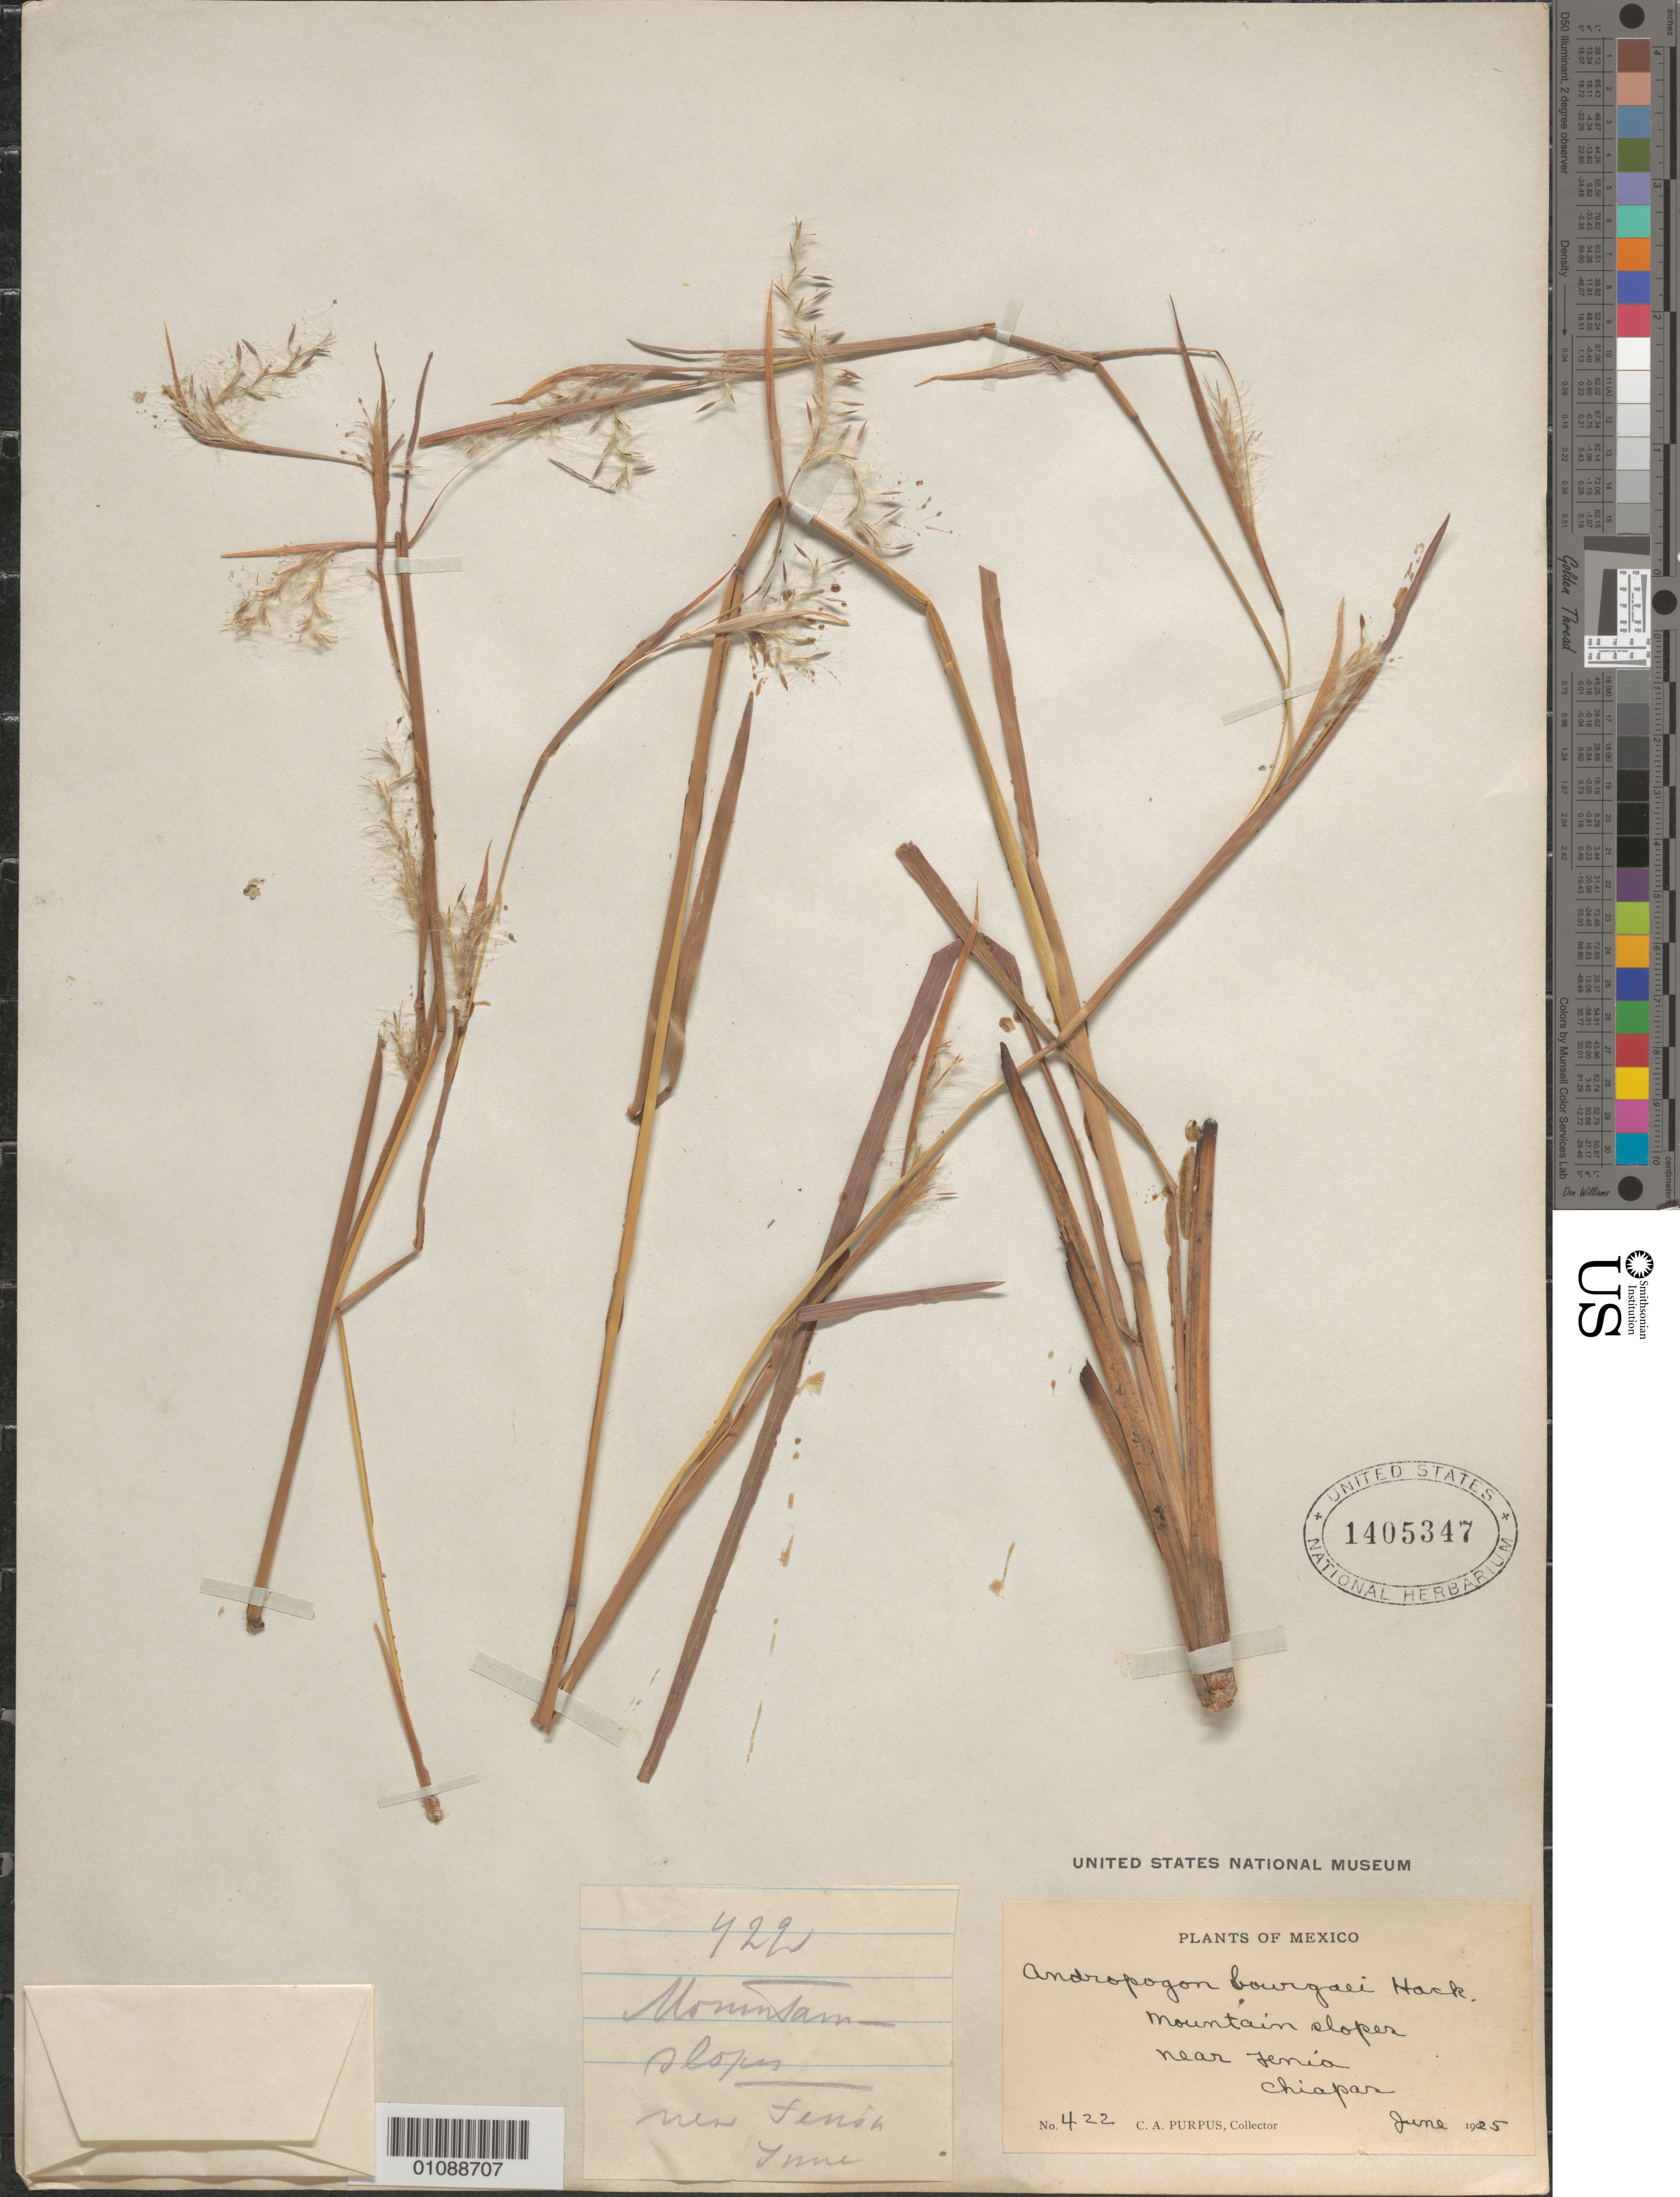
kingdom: Plantae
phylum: Tracheophyta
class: Liliopsida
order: Poales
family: Poaceae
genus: Andropogon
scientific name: Andropogon bourgaei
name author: Hack.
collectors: C. A. Purpus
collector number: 422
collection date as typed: Jun 1925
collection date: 1925-06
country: Mexico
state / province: Chiapas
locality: Mountain slopes near Tenia/Fenia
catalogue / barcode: US 1405347